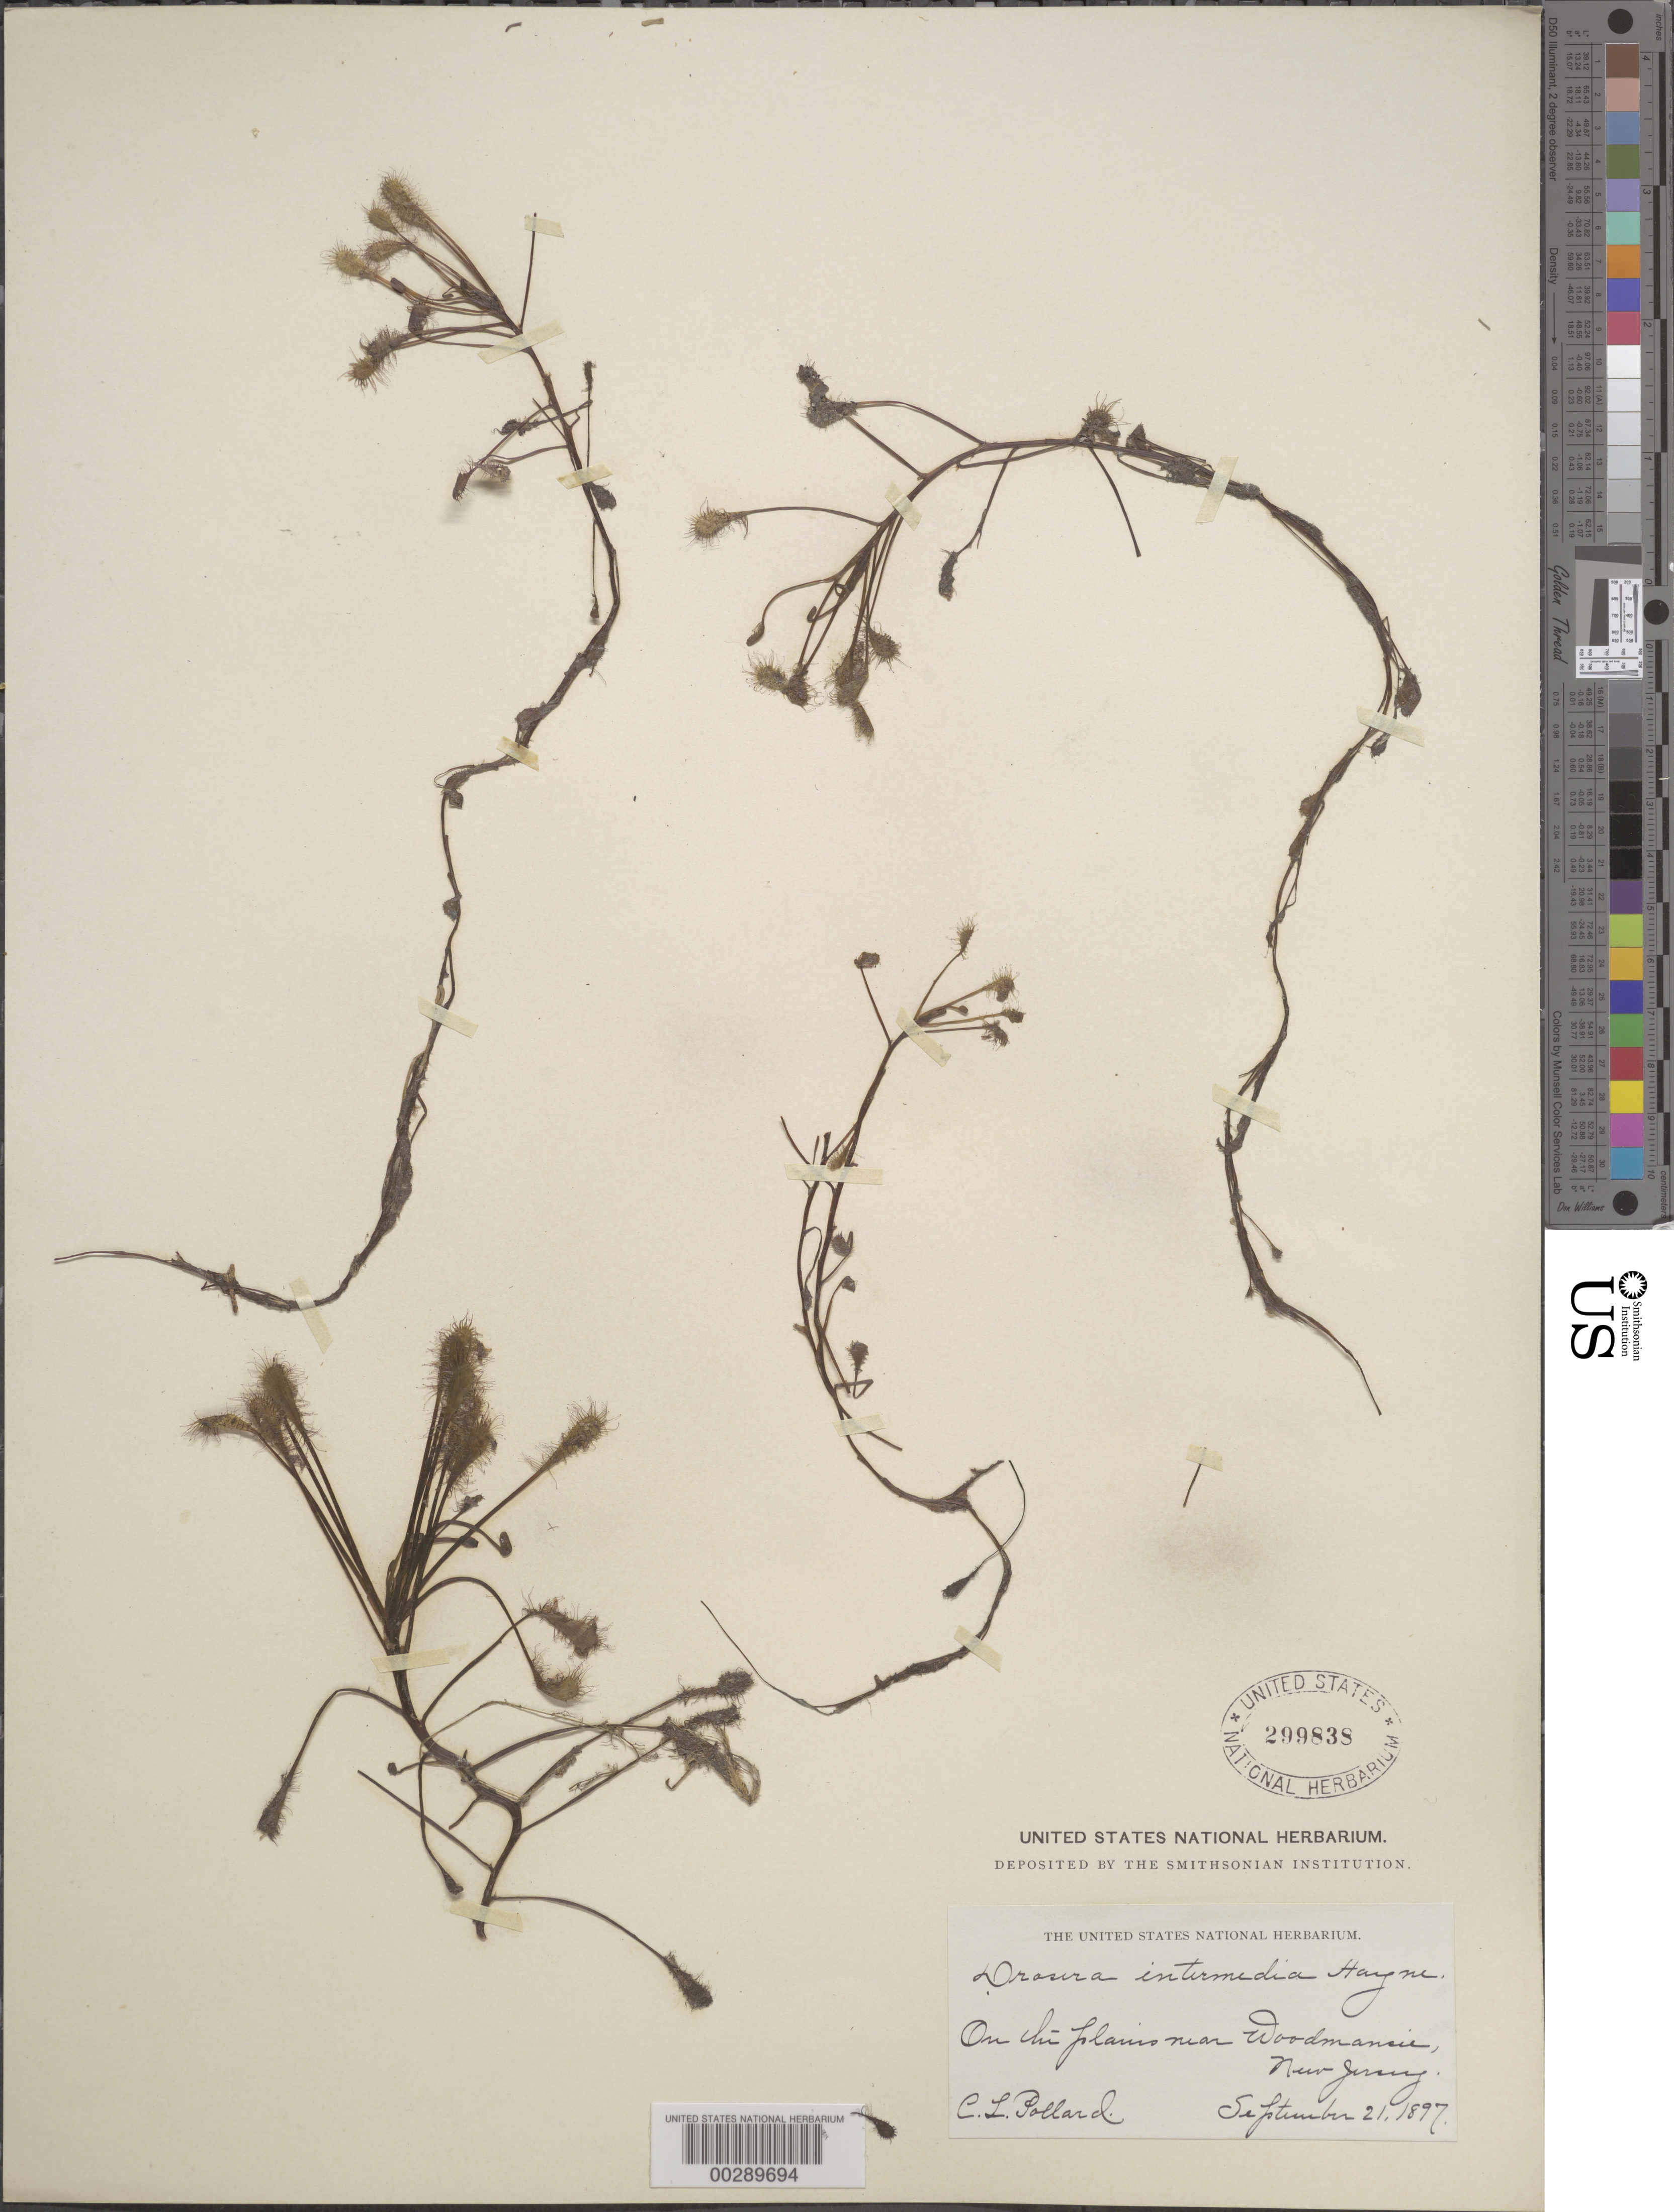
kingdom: Plantae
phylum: Tracheophyta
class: Magnoliopsida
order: Caryophyllales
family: Droseraceae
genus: Drosera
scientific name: Drosera intermedia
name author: Hayne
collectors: C. L. Pollard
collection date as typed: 19 Sep 1897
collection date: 1897-09-19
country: United States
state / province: New Jersey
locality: Near woodmansie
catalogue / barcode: US 299838